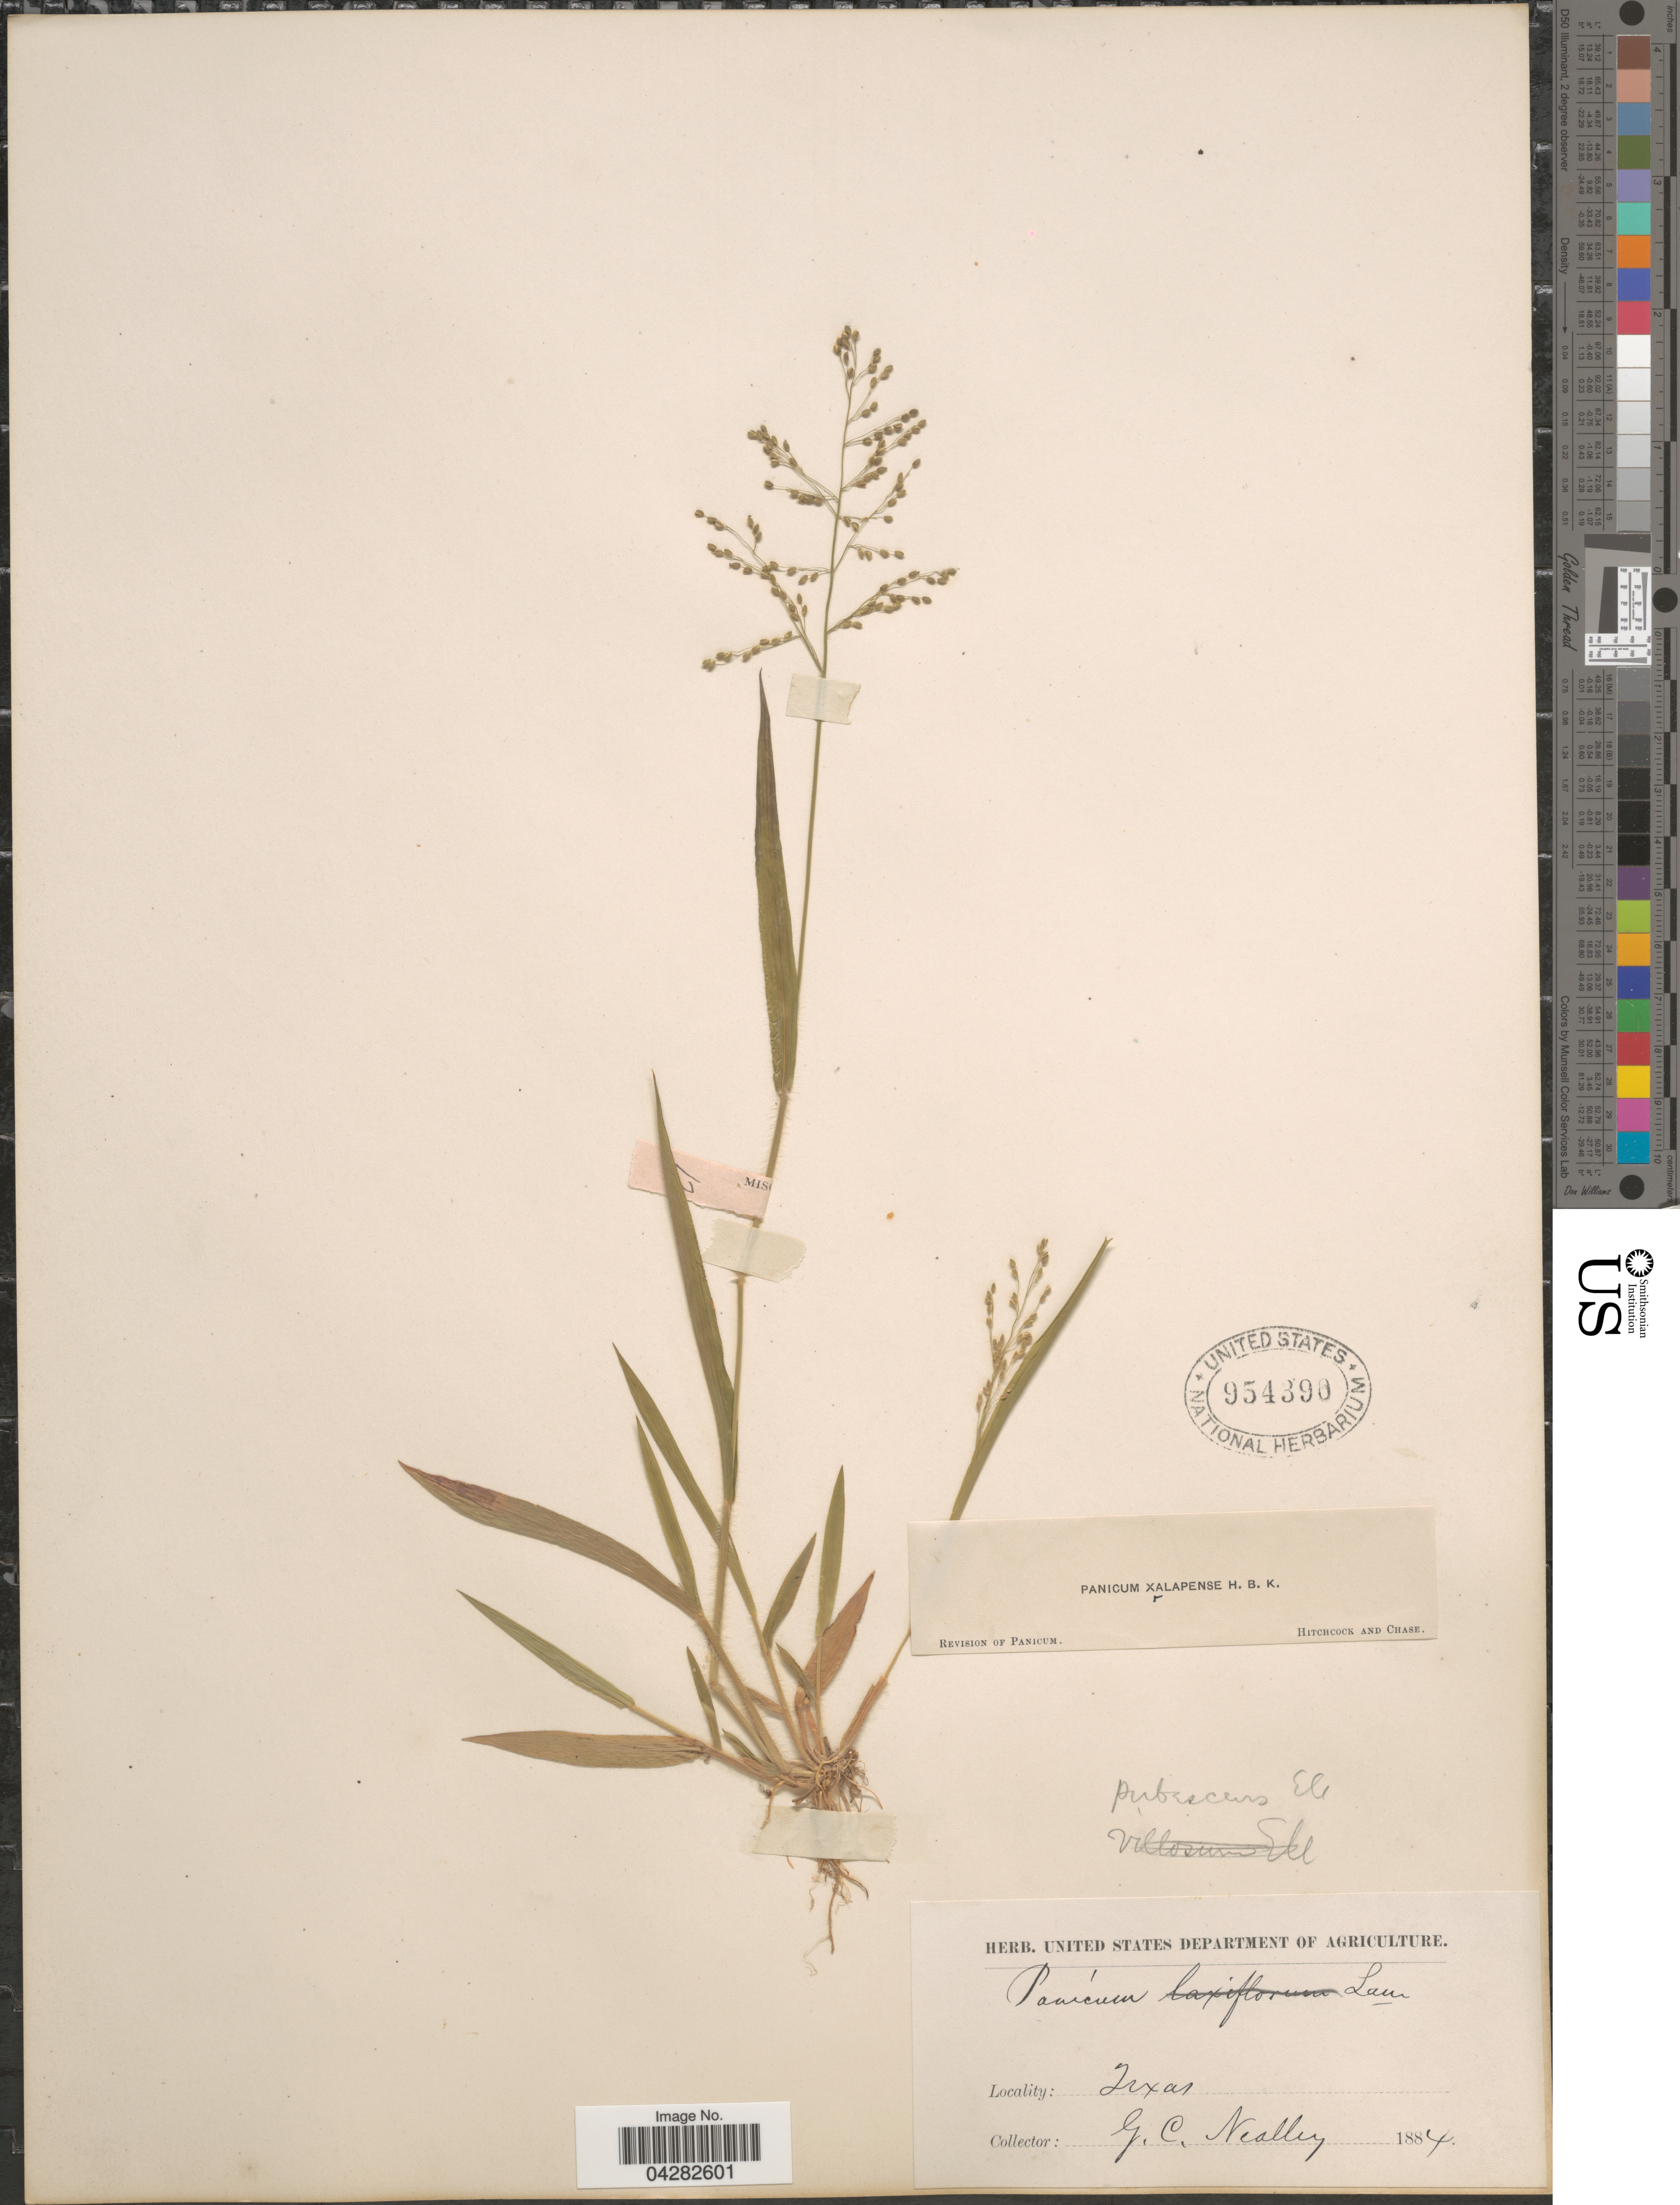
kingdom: Plantae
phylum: Tracheophyta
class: Liliopsida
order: Poales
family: Poaceae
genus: Dichanthelium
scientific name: Dichanthelium laxiflorum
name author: (Lam.) Gould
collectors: G. C. Nealley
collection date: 1884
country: United States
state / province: Texas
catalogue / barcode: US 954390